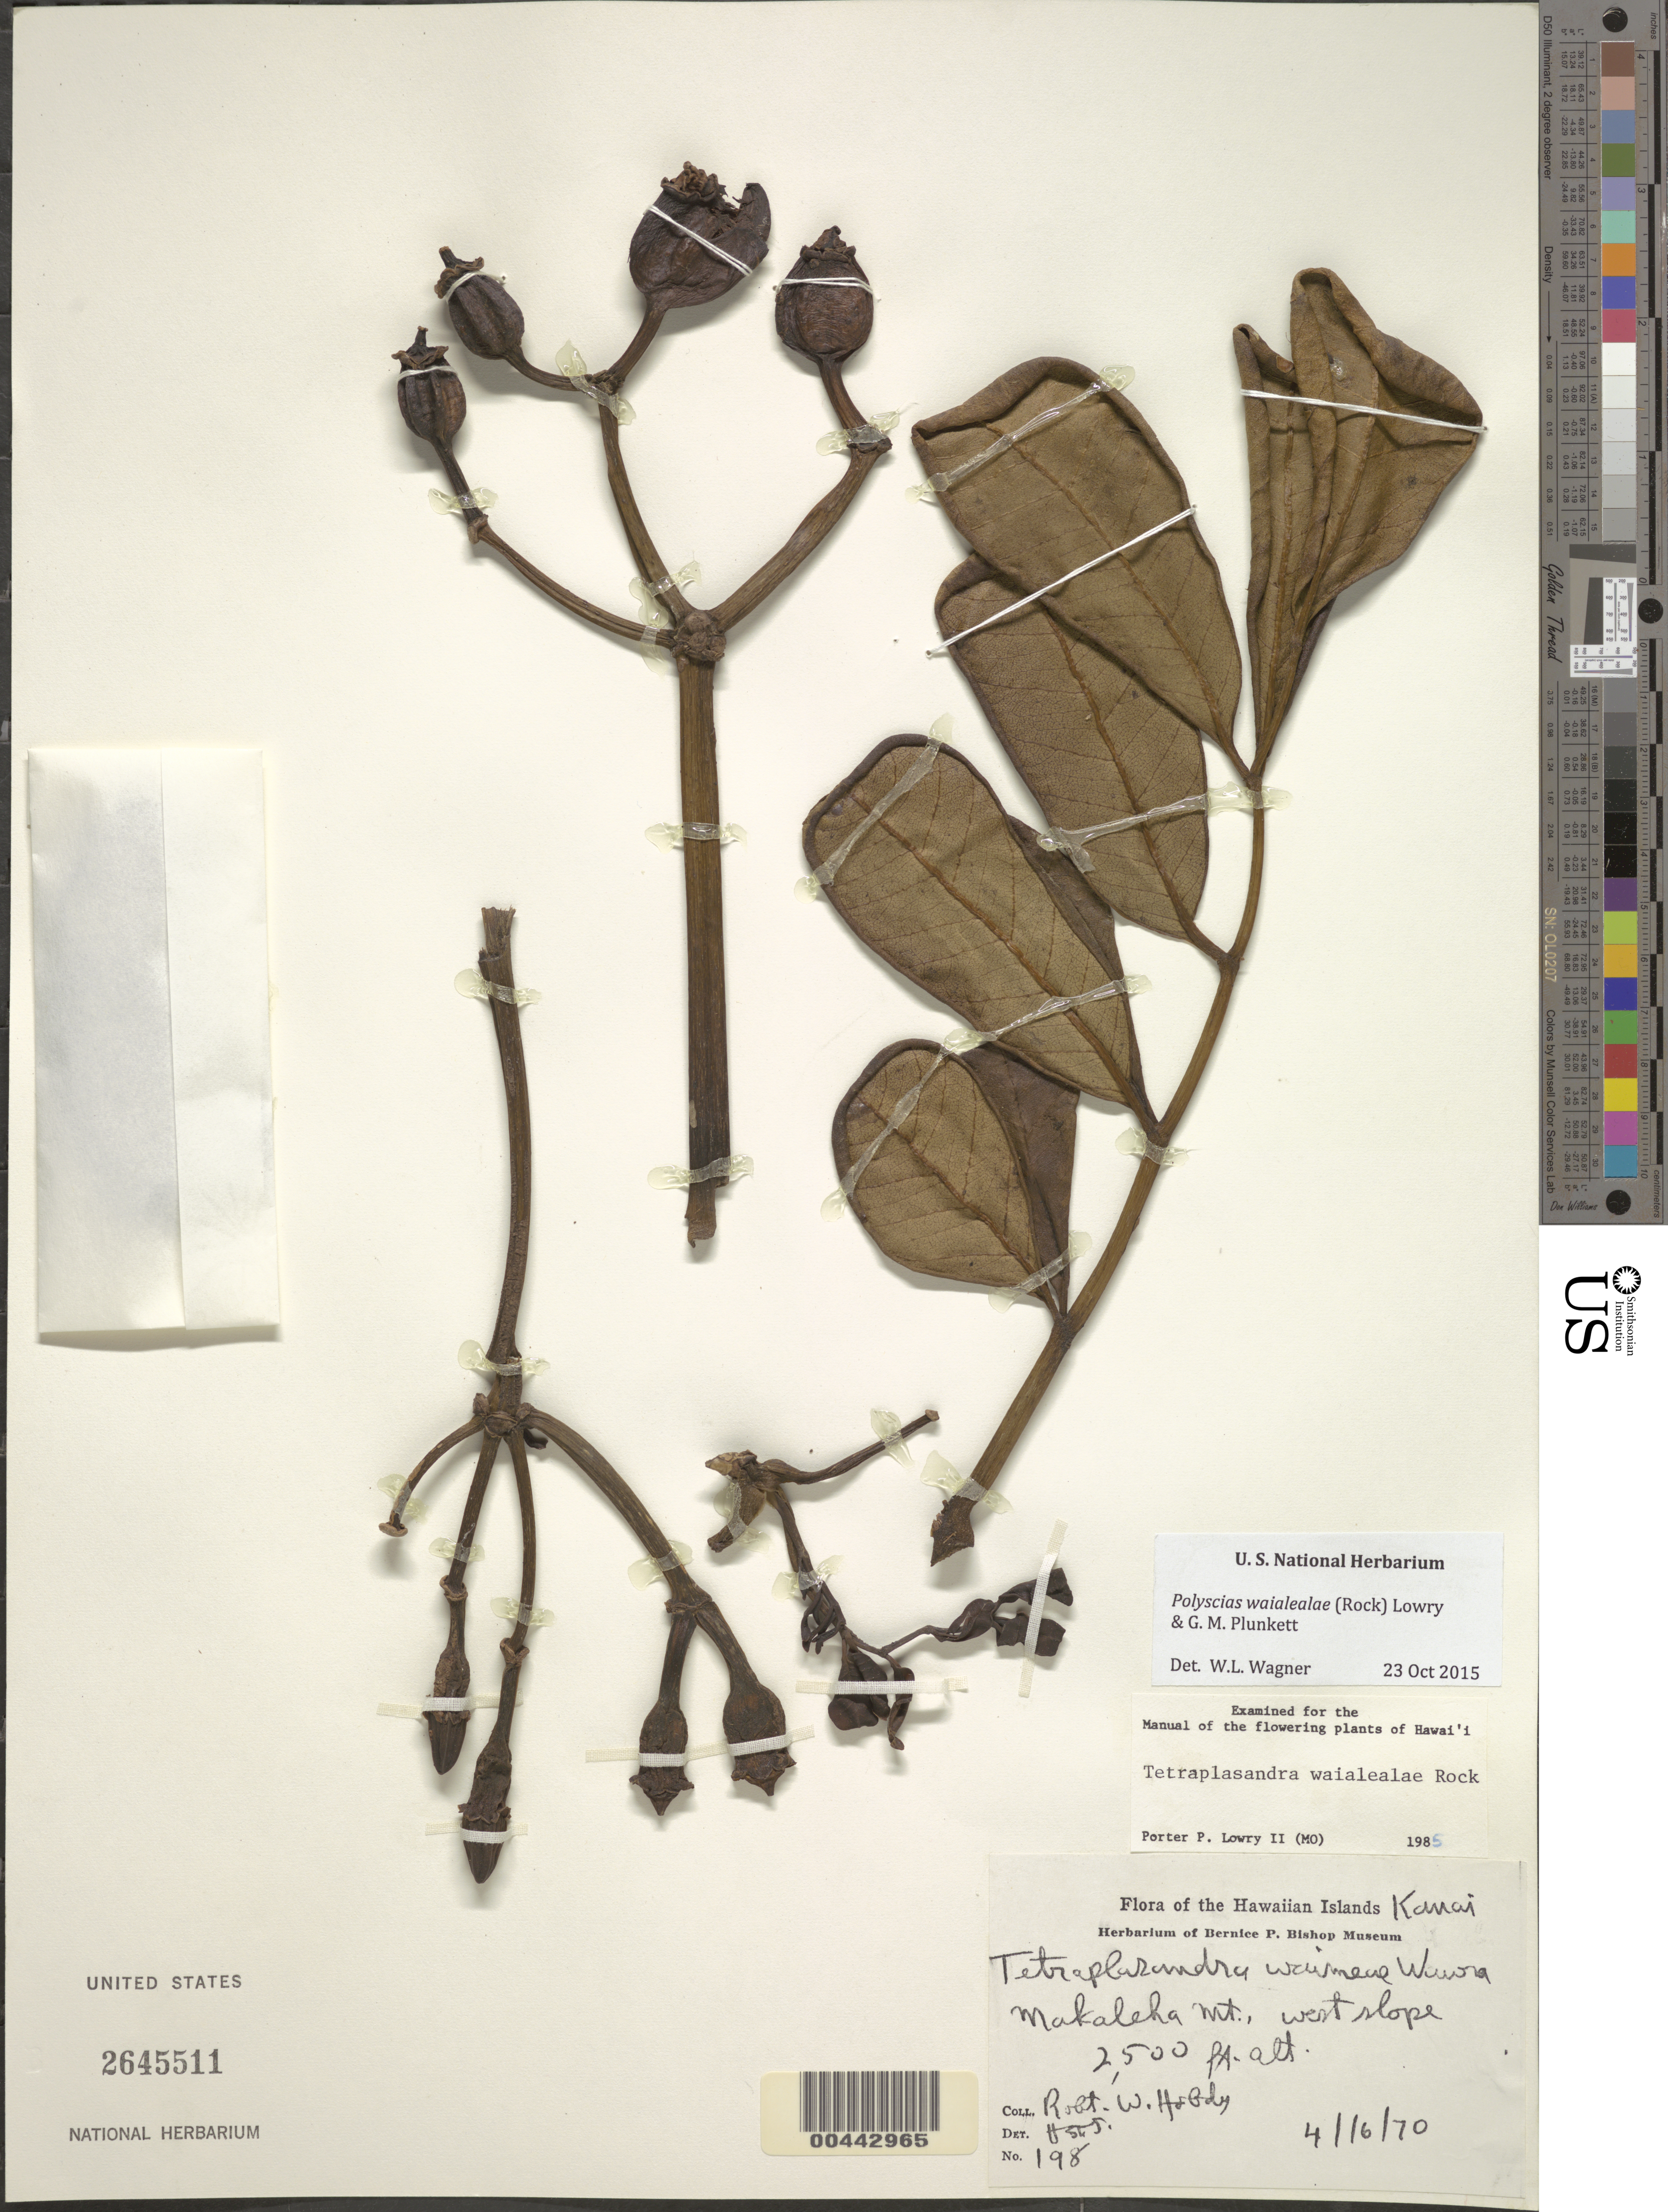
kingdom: Plantae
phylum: Tracheophyta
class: Magnoliopsida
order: Apiales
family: Araliaceae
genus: Polyscias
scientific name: Polyscias waialealae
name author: (Rock) Lowry & G. M. Plunkett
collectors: R. Hobdy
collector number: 198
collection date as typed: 16 Apr 1970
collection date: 1970-04-16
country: United States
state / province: Hawaii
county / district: Kauai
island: Kaua'i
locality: Makaleha Mt., west slope.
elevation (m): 762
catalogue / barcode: US 2645511